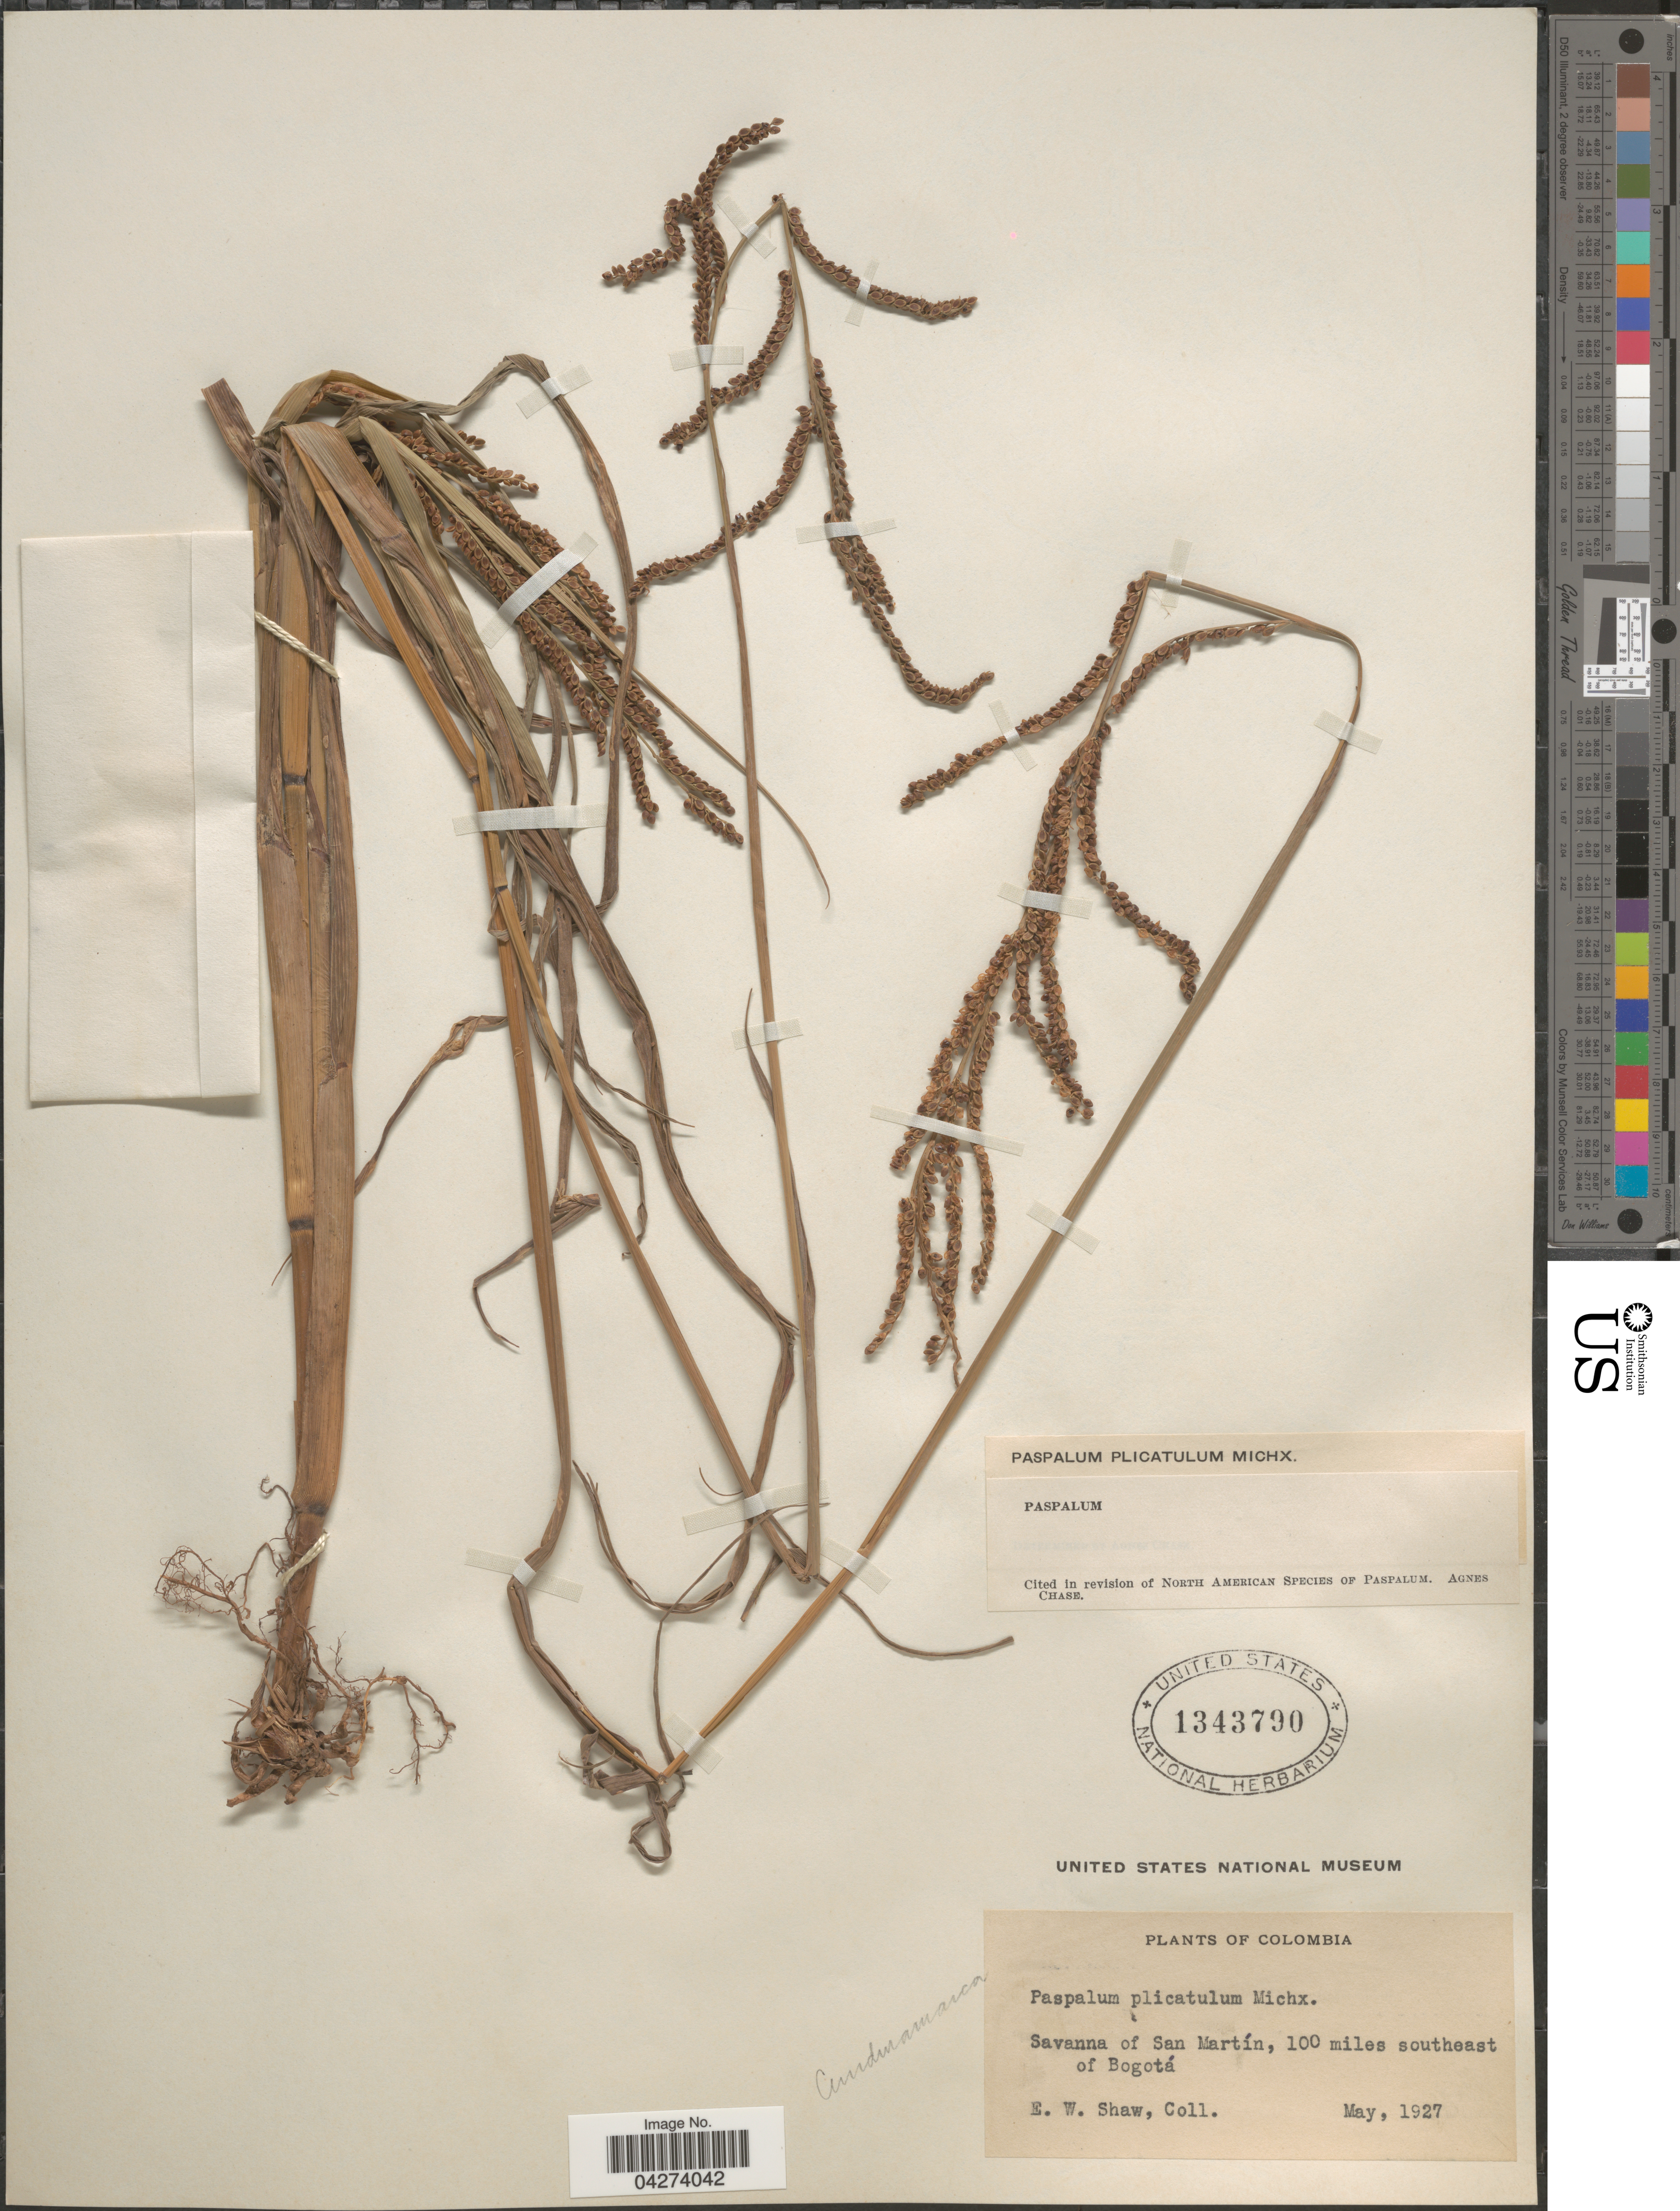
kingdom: Plantae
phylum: Tracheophyta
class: Liliopsida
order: Poales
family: Poaceae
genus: Paspalum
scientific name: Paspalum plicatulum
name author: Michx.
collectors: E. W. Shaw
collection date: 1927-05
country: Colombia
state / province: Cundinamarca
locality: Savanna of San Martín, 100 miles southeast of Bogotá.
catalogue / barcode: US 1343790